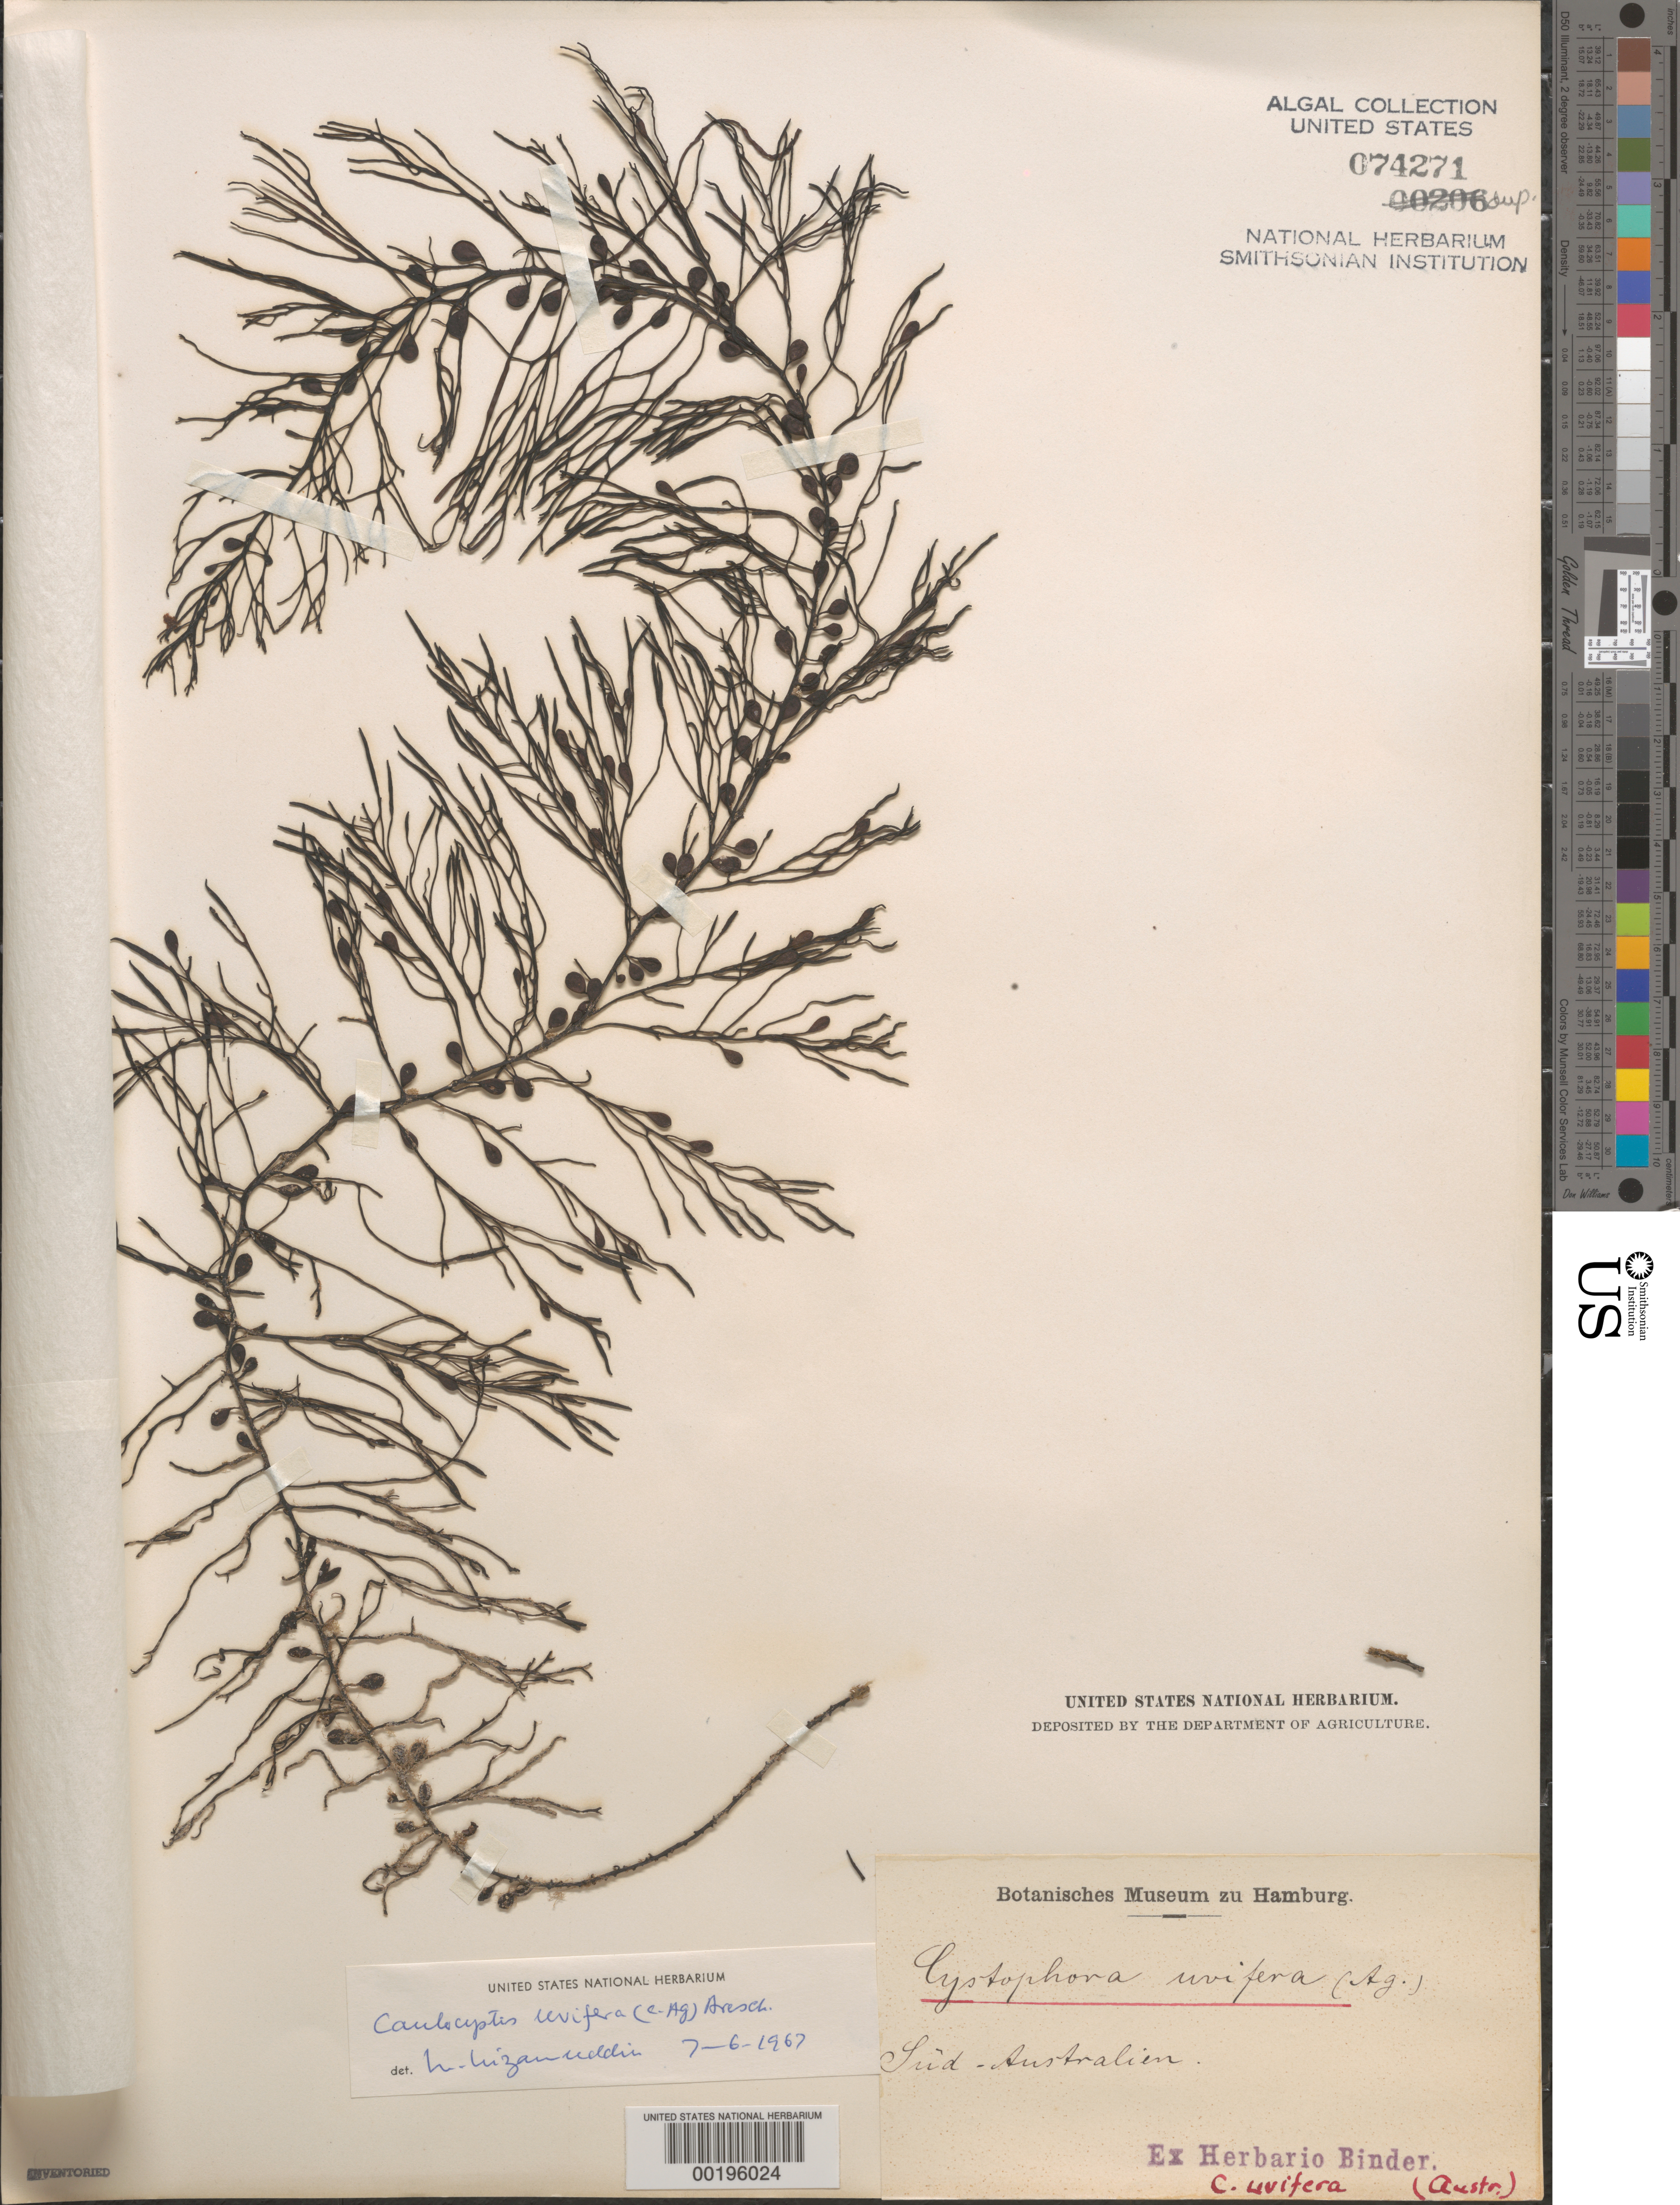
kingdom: Chromista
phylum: Ochrophyta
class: Phaeophyceae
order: Fucales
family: Sargassaceae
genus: Caulocystis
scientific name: Caulocystis uvifera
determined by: Nizamuddin, M.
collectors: F. Binder (herbarium)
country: Australia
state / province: South Australia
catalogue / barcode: US 74271